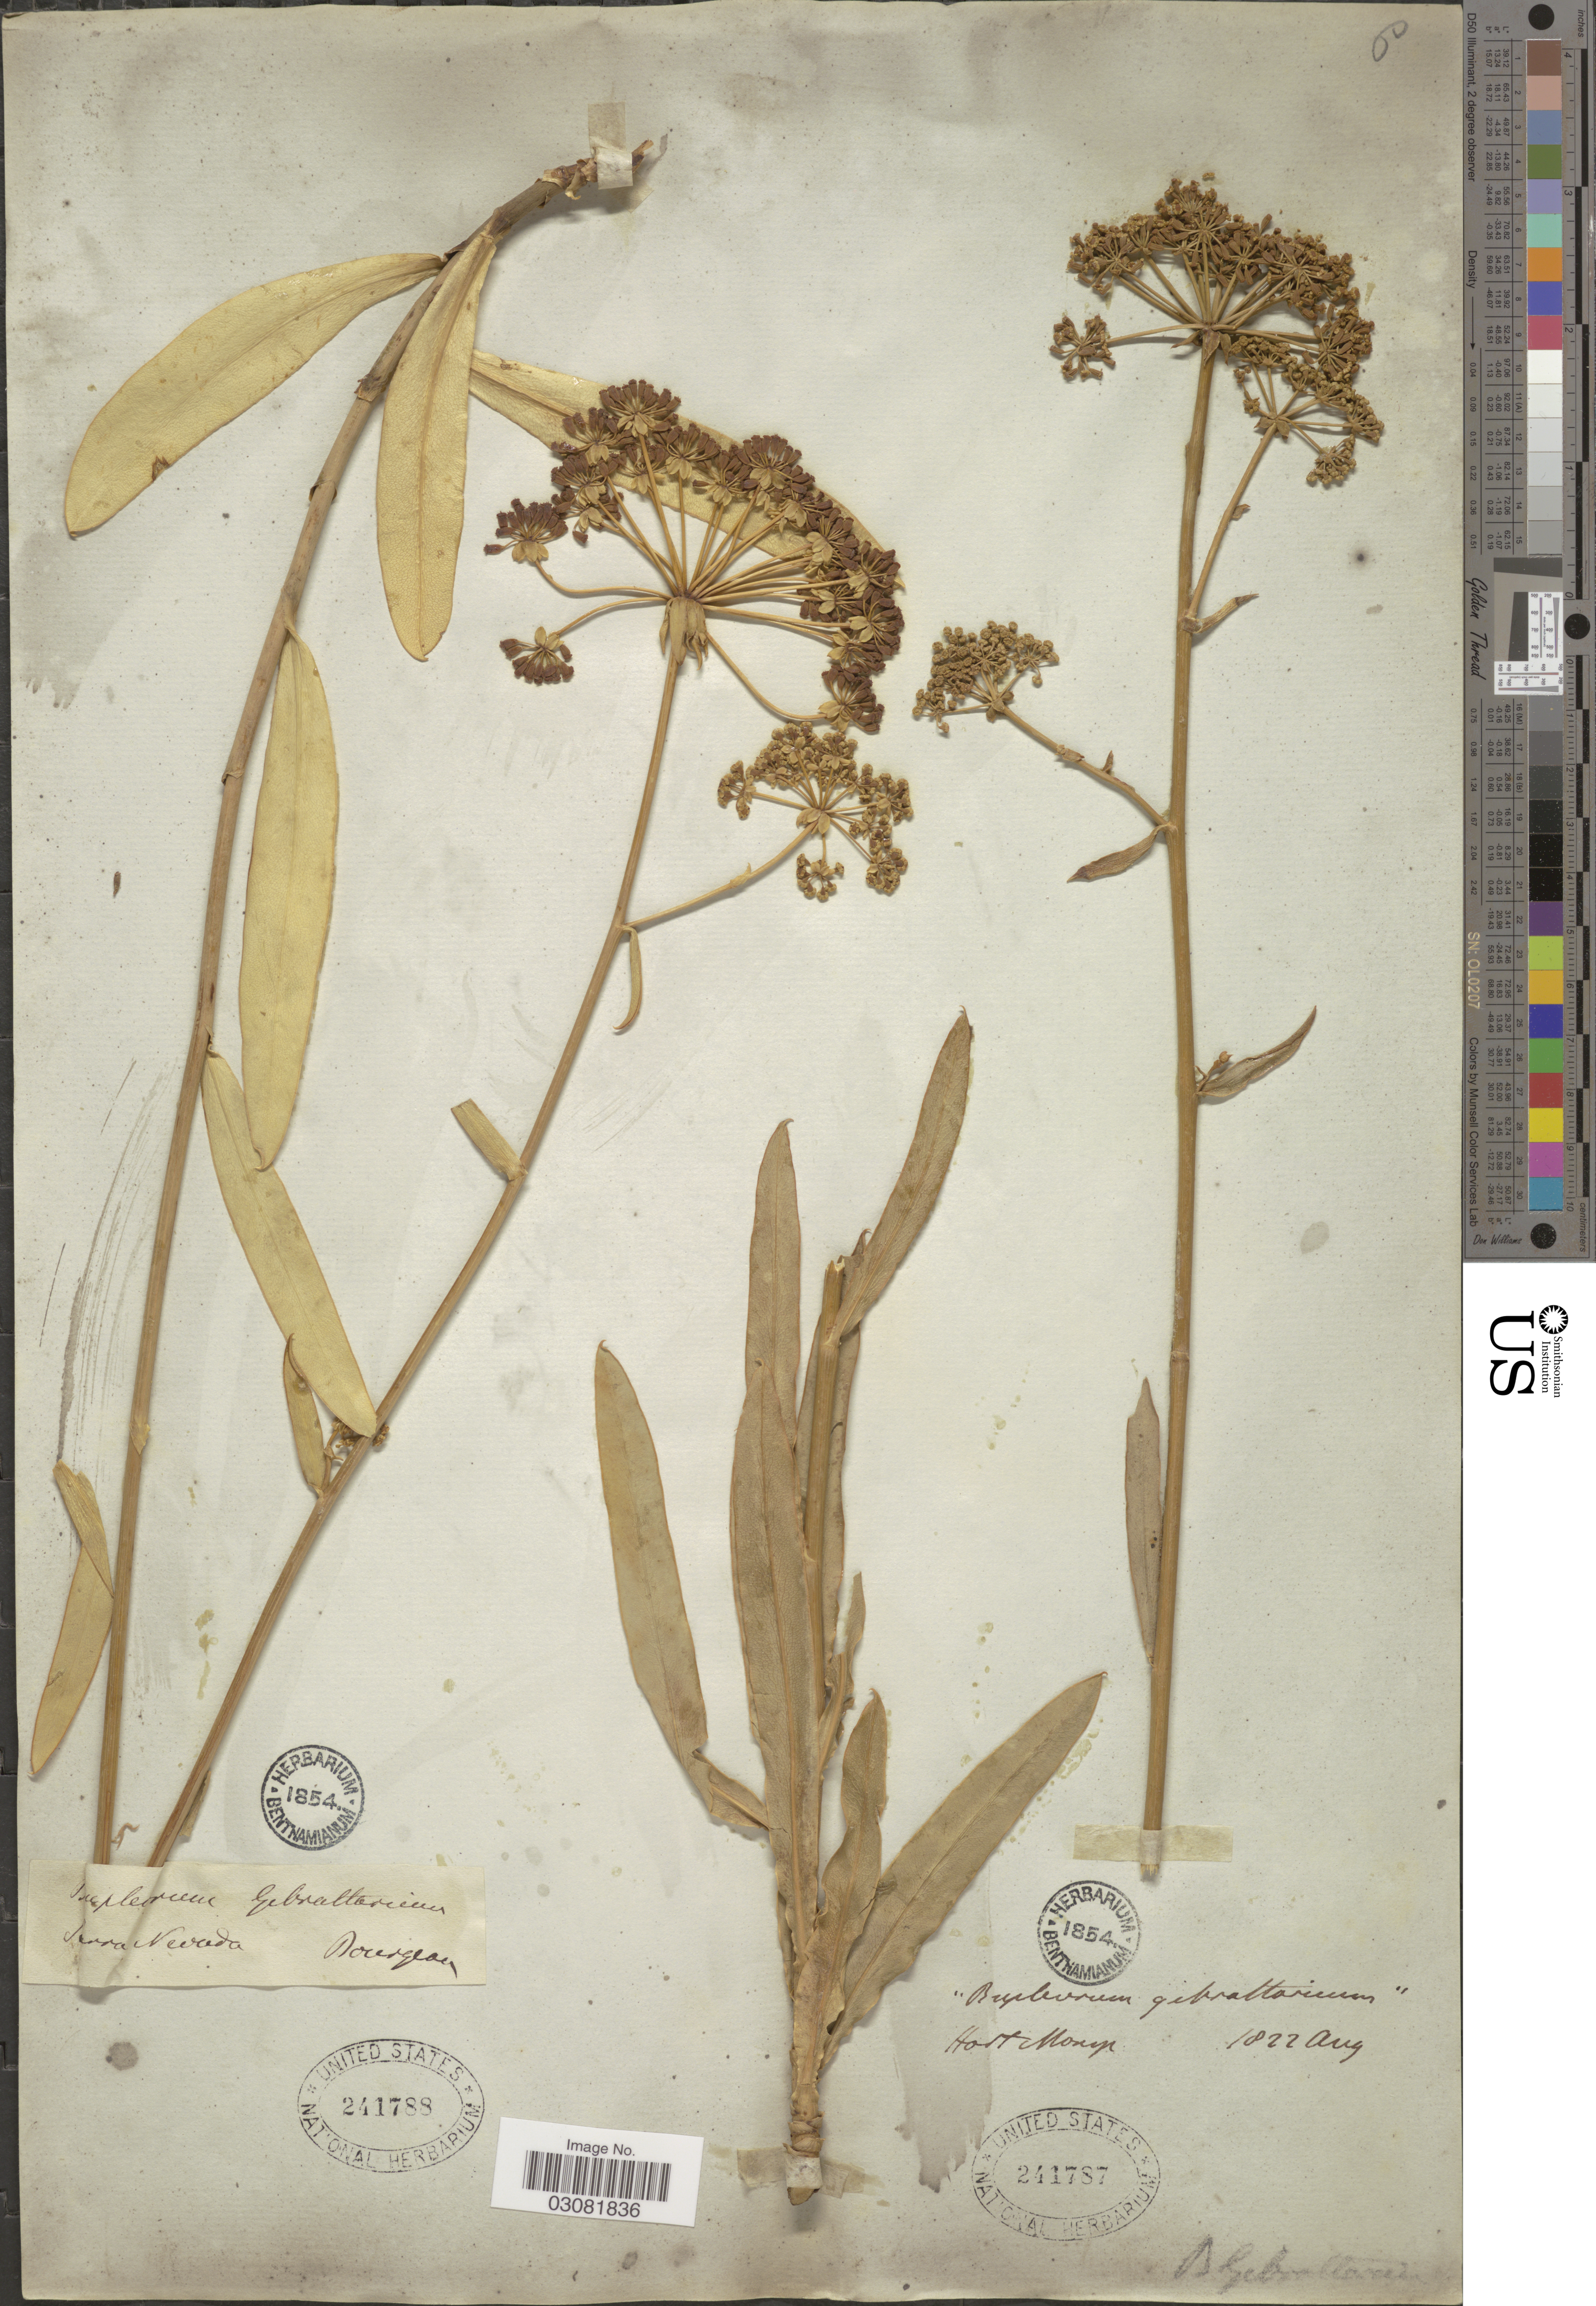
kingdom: Plantae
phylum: Tracheophyta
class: Magnoliopsida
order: Apiales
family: Apiaceae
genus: Bupleurum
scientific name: Bupleurum gibraltaricum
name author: Lam.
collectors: -. Bourgeau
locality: Sierra Nevada.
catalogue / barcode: US 241788